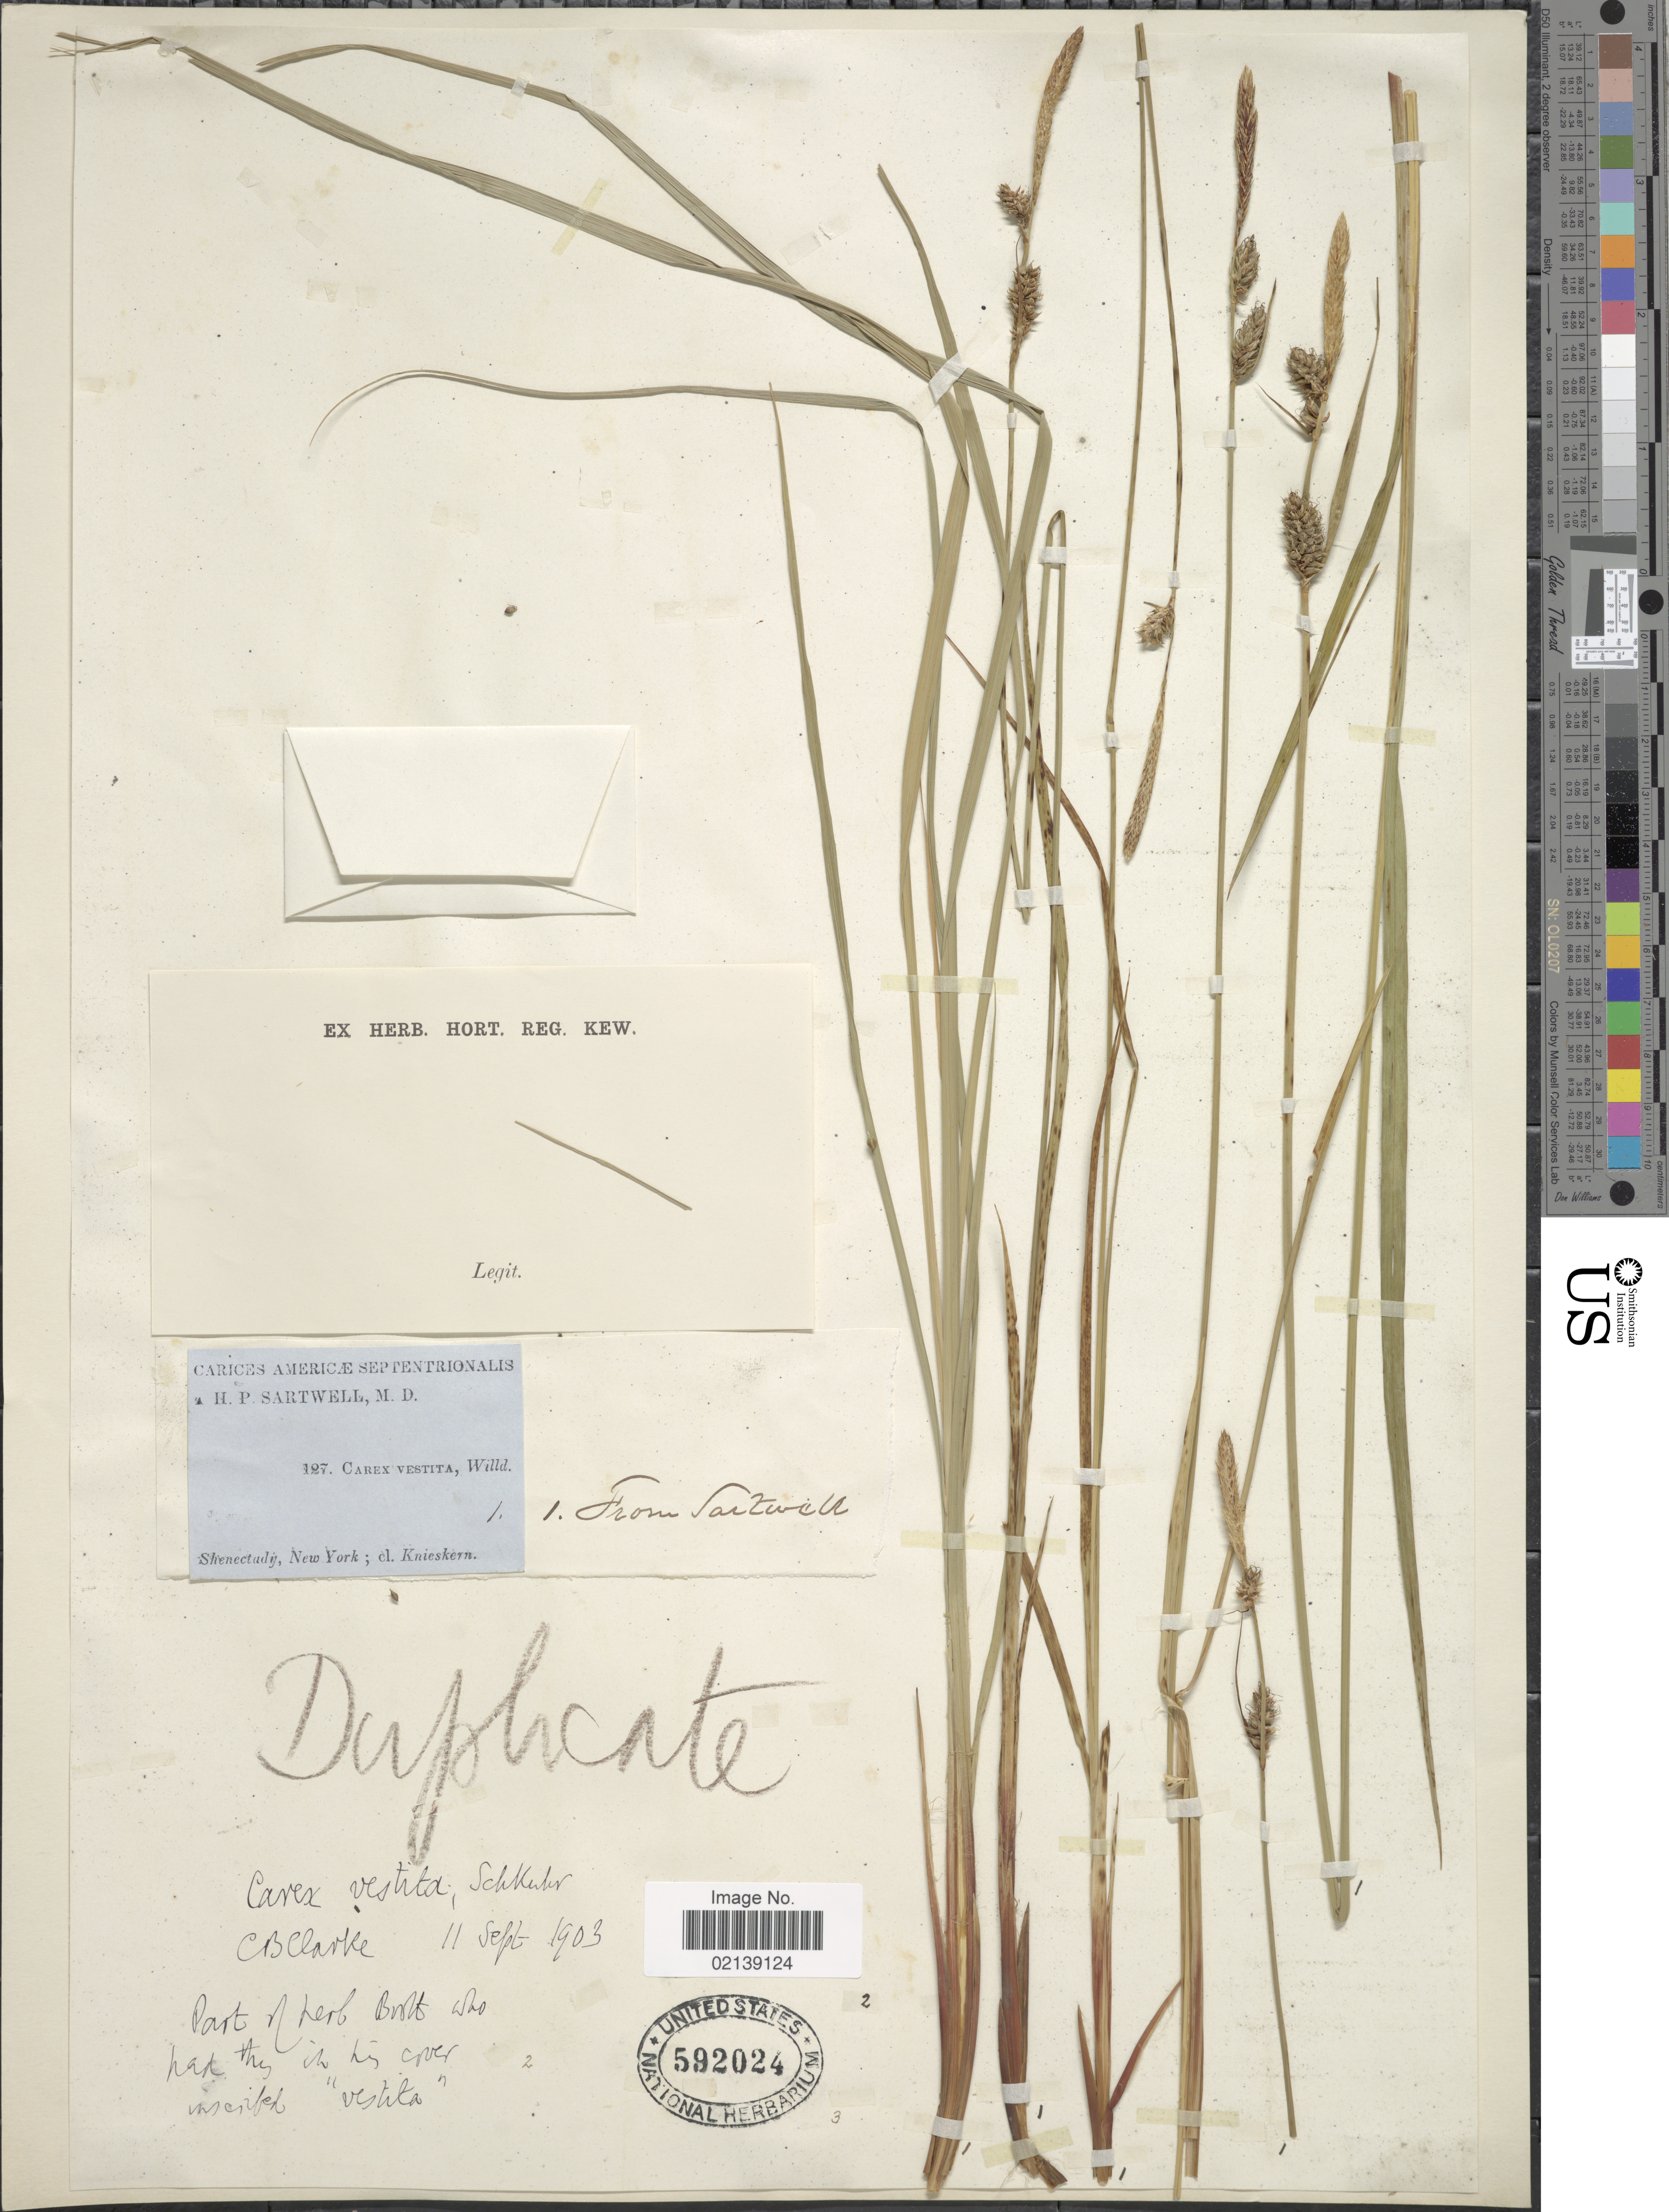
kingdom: Plantae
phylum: Tracheophyta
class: Liliopsida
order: Poales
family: Cyperaceae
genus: Carex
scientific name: Carex vestita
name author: Willd.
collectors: Knieskern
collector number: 127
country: United States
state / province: New York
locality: Schenectady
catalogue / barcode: US 592024